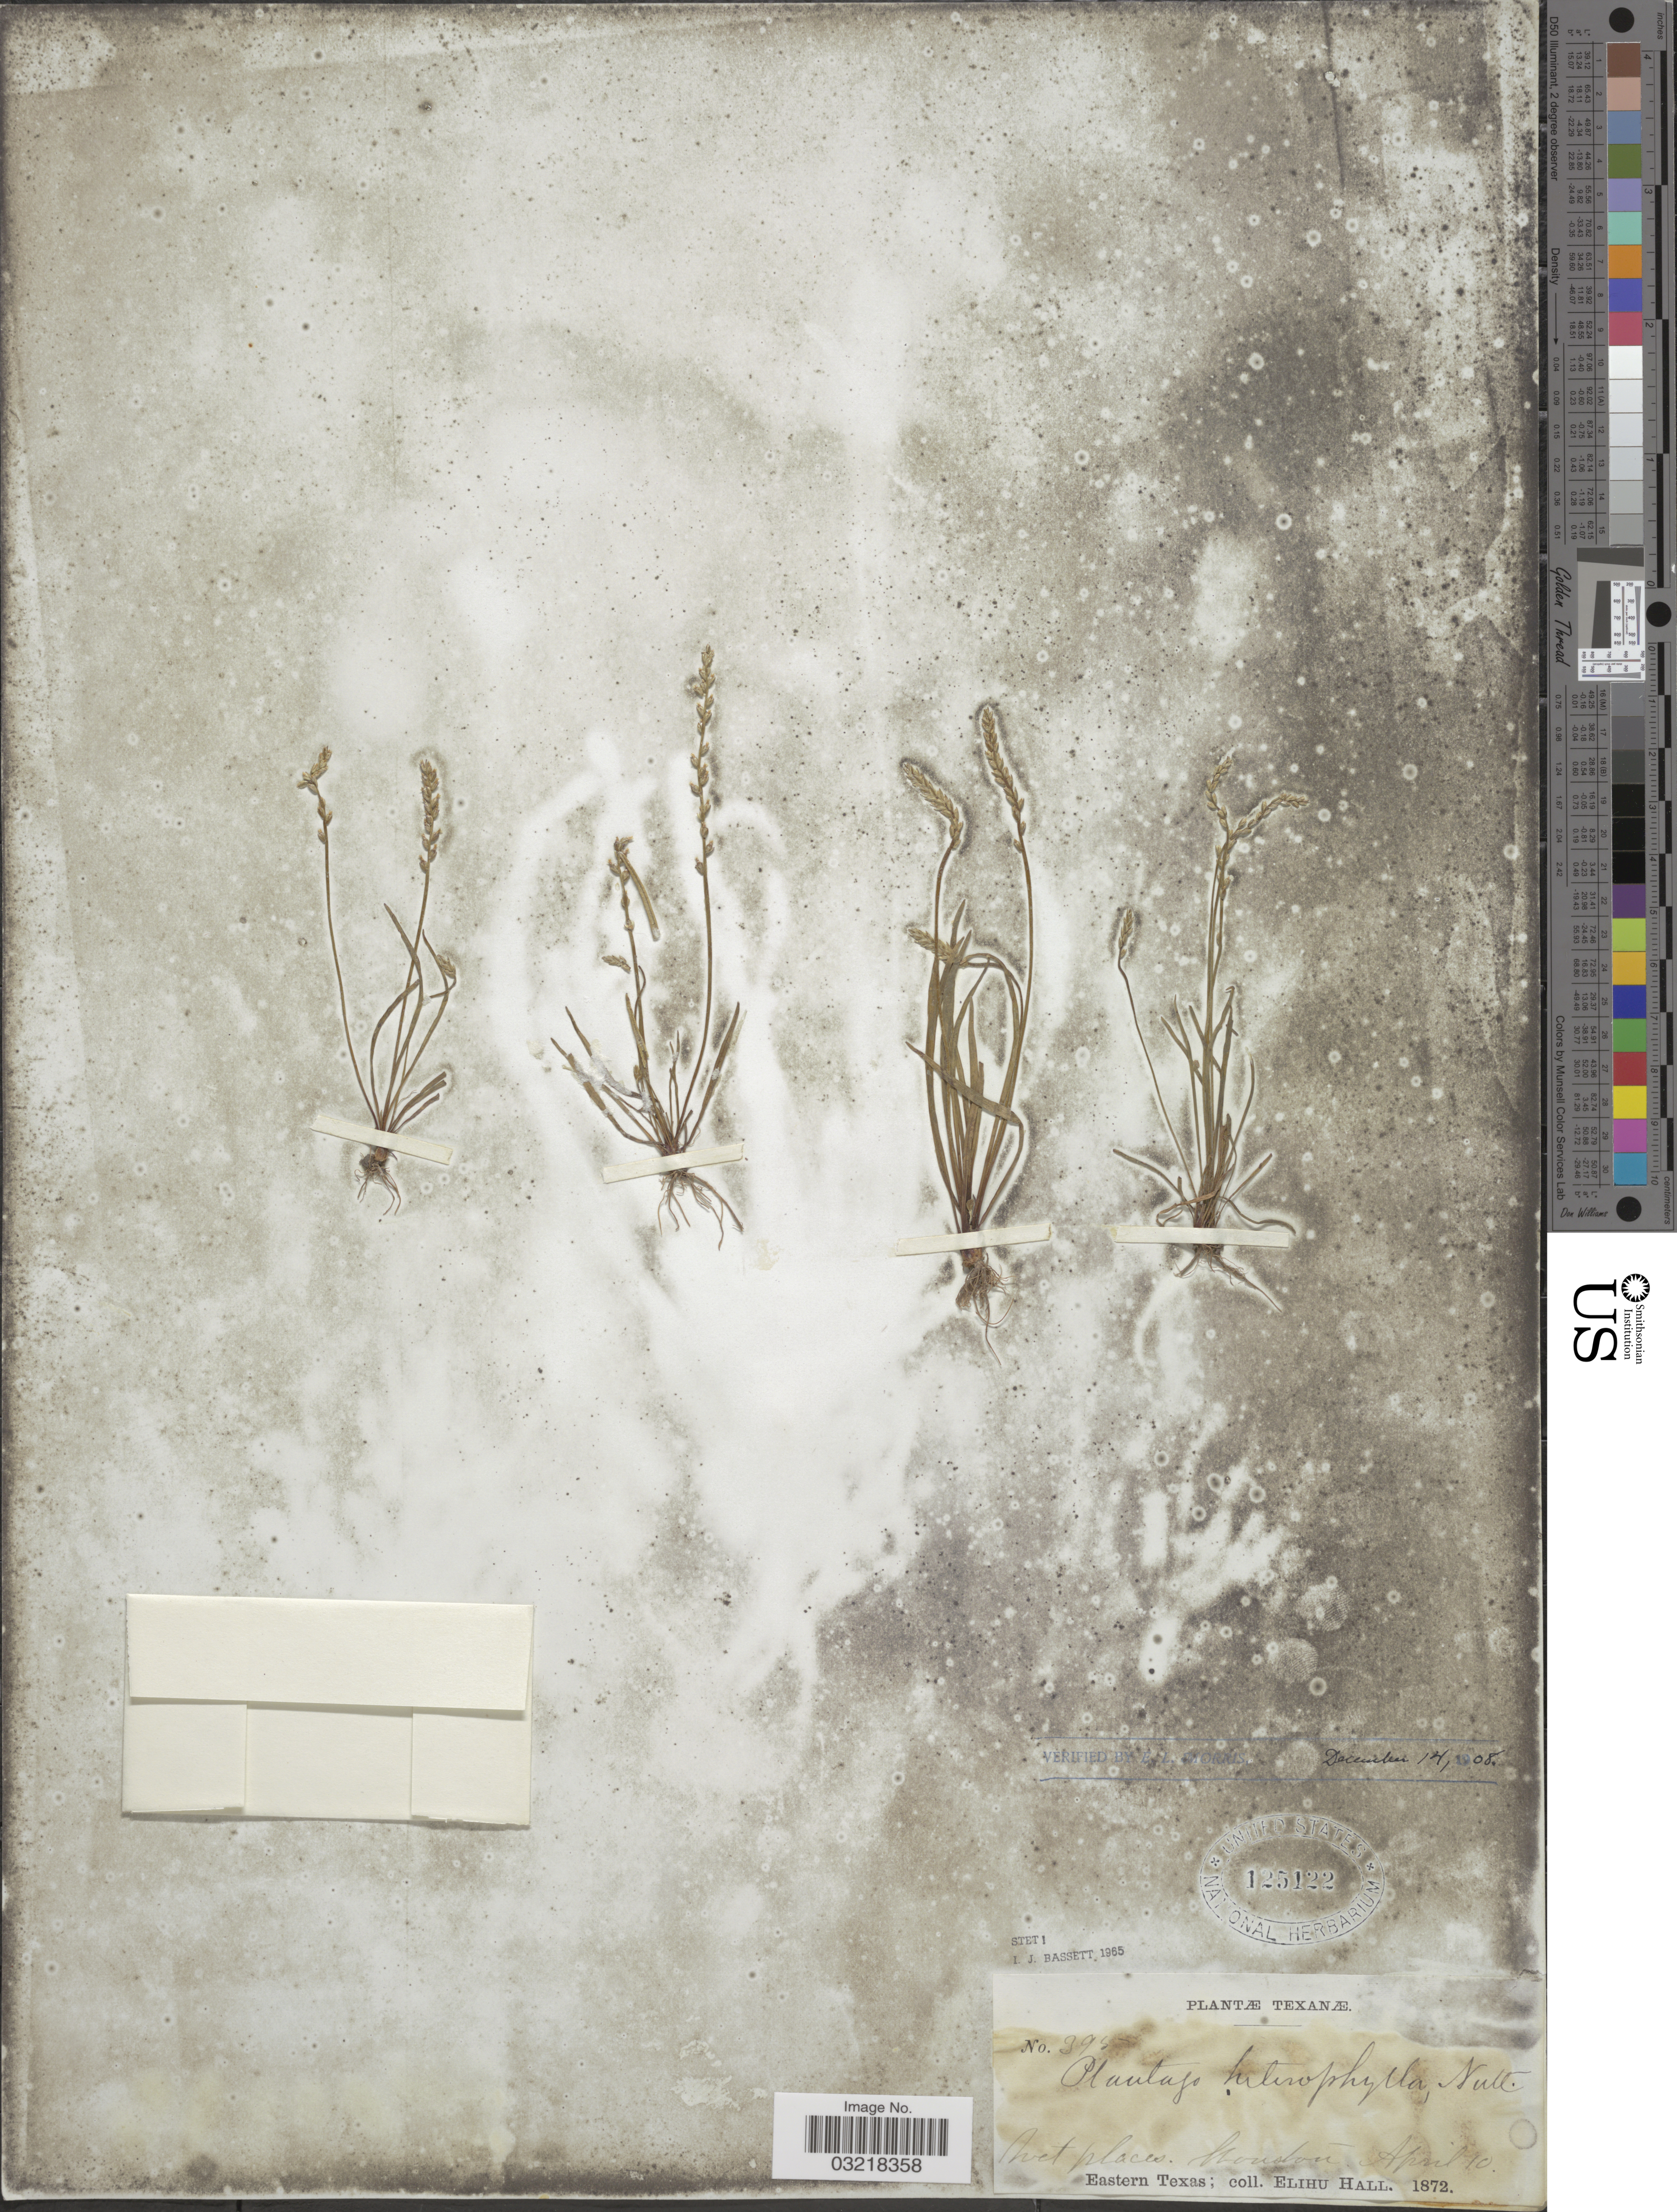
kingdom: Plantae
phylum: Tracheophyta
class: Magnoliopsida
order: Lamiales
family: Plantaginaceae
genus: Plantago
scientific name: Plantago heterophylla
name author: Nutt.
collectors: E. Hall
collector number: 995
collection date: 1872-04-10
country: United States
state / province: Texas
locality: Houston. Eastern Texas.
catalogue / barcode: US 125122